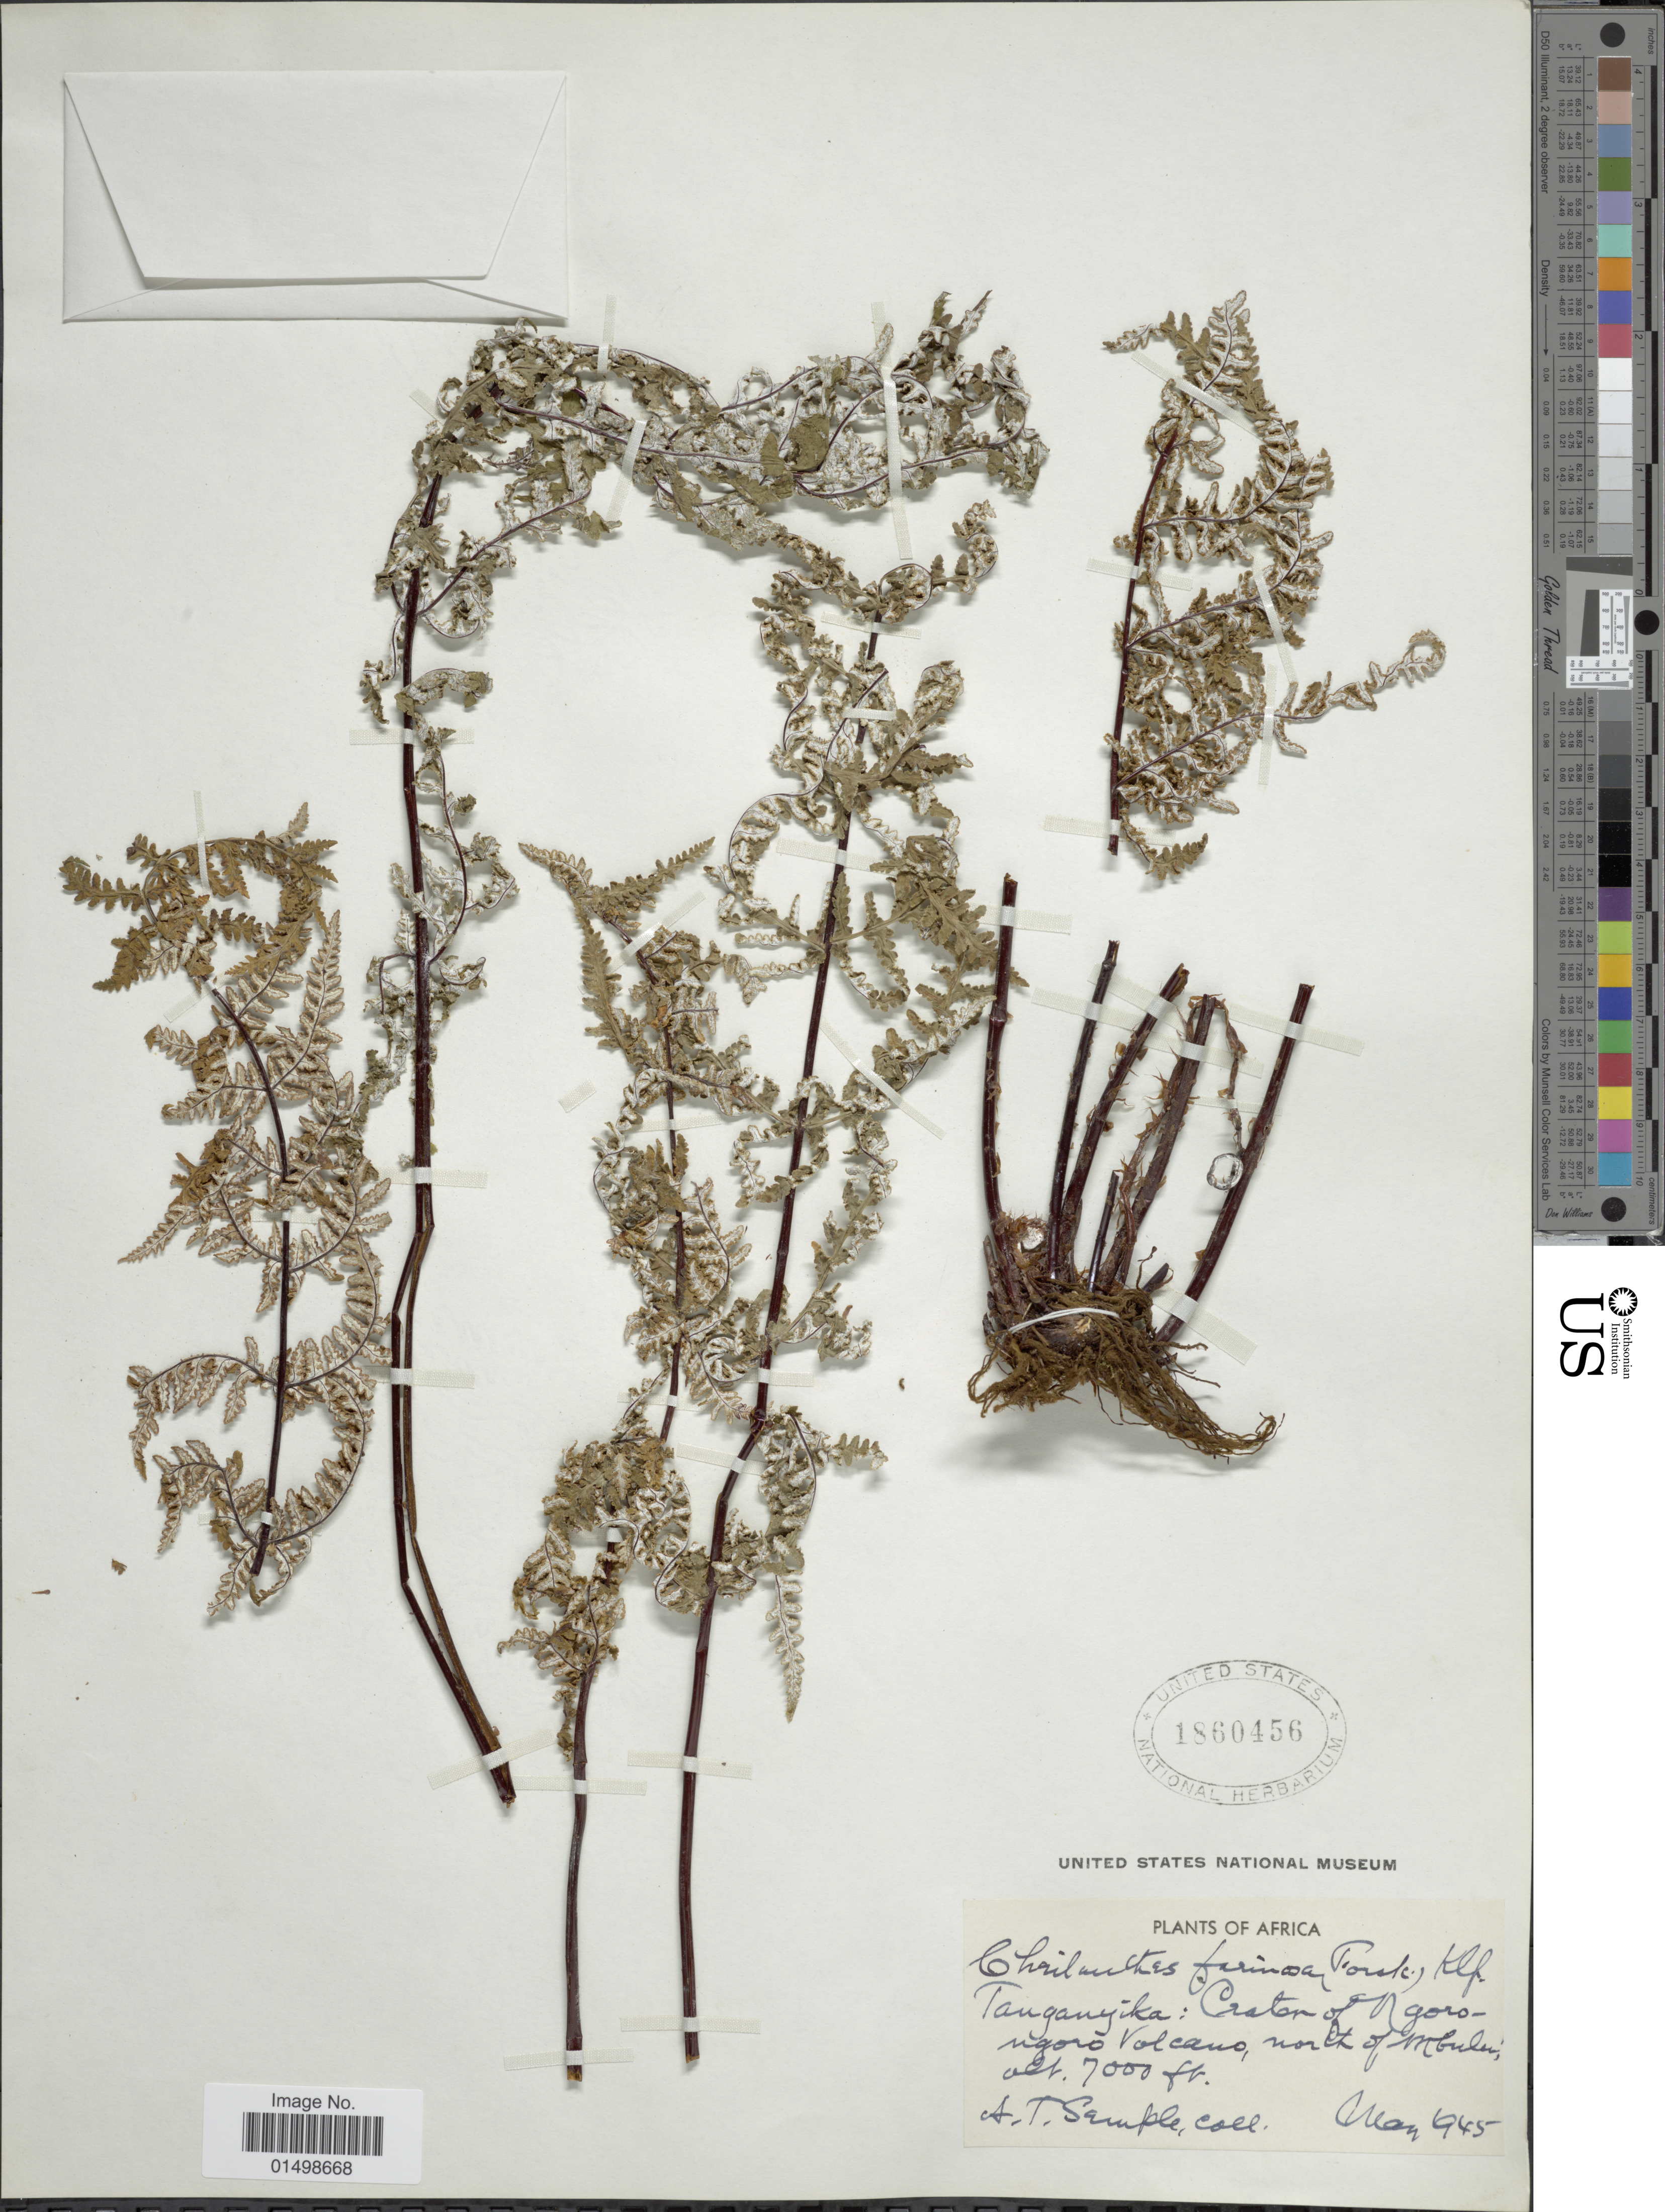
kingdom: Plantae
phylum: Tracheophyta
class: Polypodiopsida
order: Polypodiales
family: Pteridaceae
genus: Aleuritopteris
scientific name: Aleuritopteris farinosa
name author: (Forssk.) Fée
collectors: A. Sample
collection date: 1945-05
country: Tanzania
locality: Crater of Ngorongoro Volcano, north of Mbulu.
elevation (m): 2134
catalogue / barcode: US 1860456